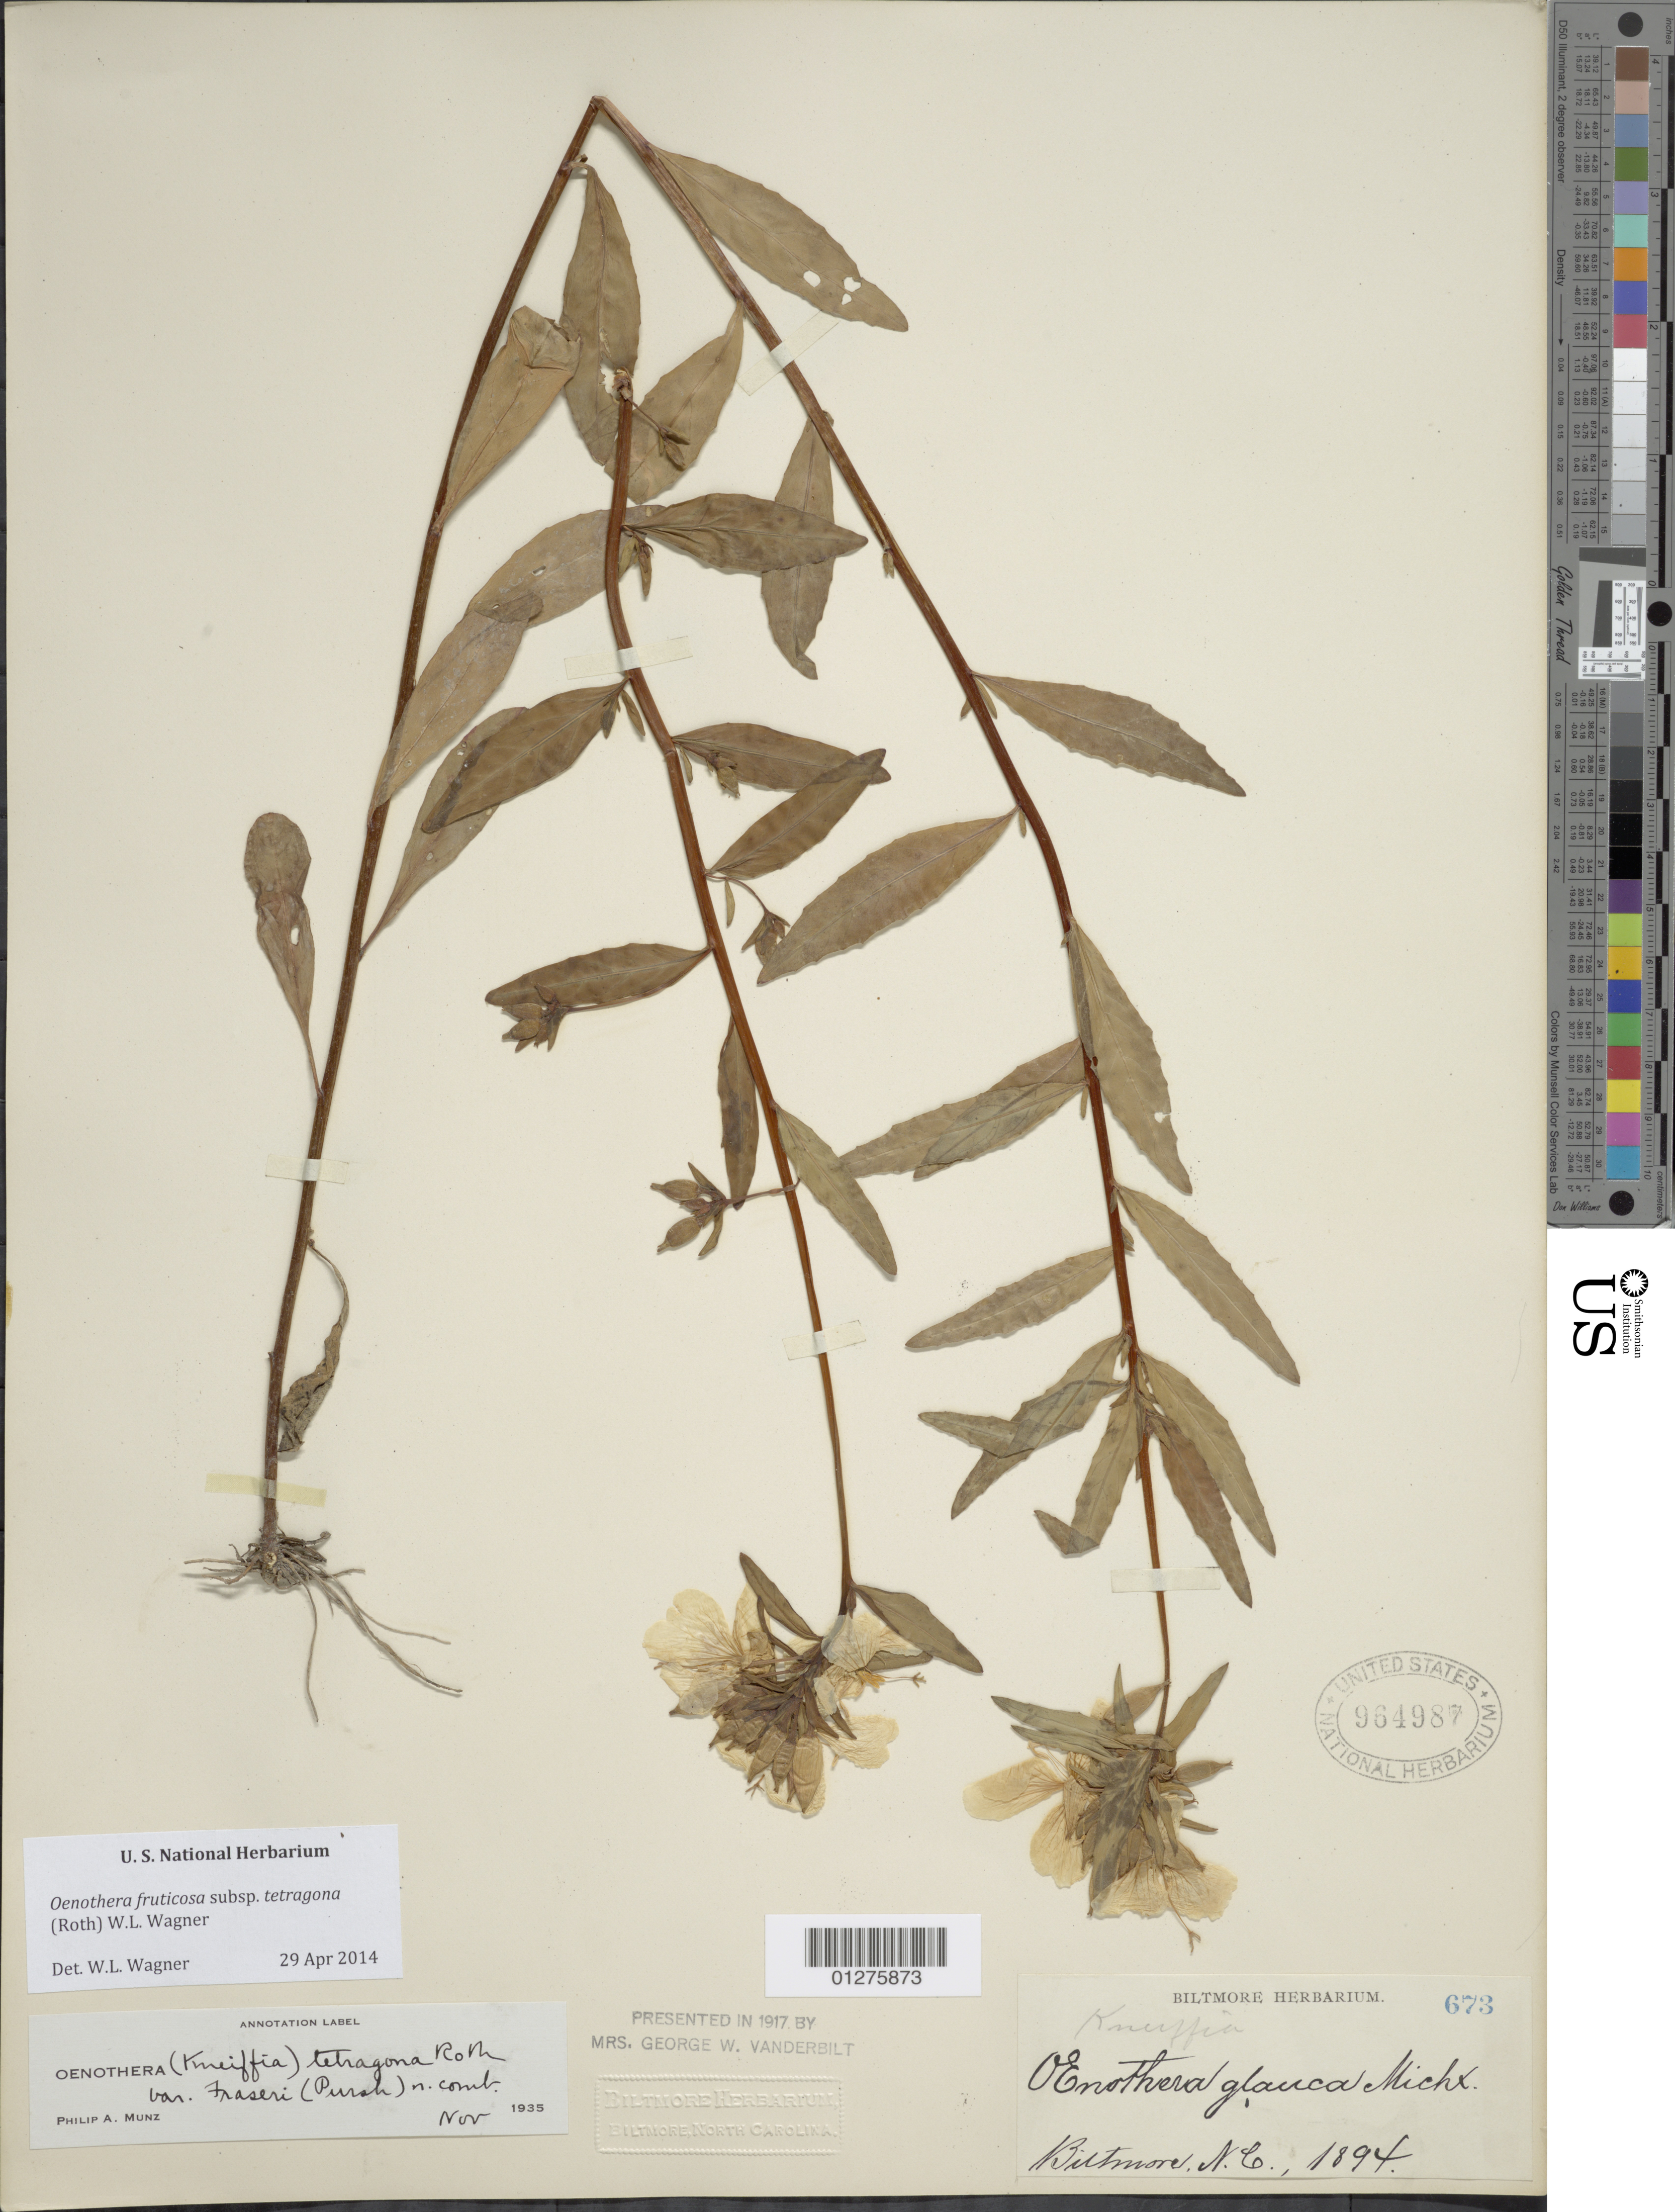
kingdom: Plantae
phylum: Tracheophyta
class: Magnoliopsida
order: Myrtales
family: Onagraceae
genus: Oenothera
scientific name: Oenothera fruticosa subsp. tetragona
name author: (Roth) W.L. Wagner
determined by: Wagner, W. L., (BOT), Smithsonian Institution - National Museum of Natural History (UNITED STATES)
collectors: ex herb. Biltmore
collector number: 673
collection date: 1894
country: United States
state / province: North Carolina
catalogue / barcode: US 964987